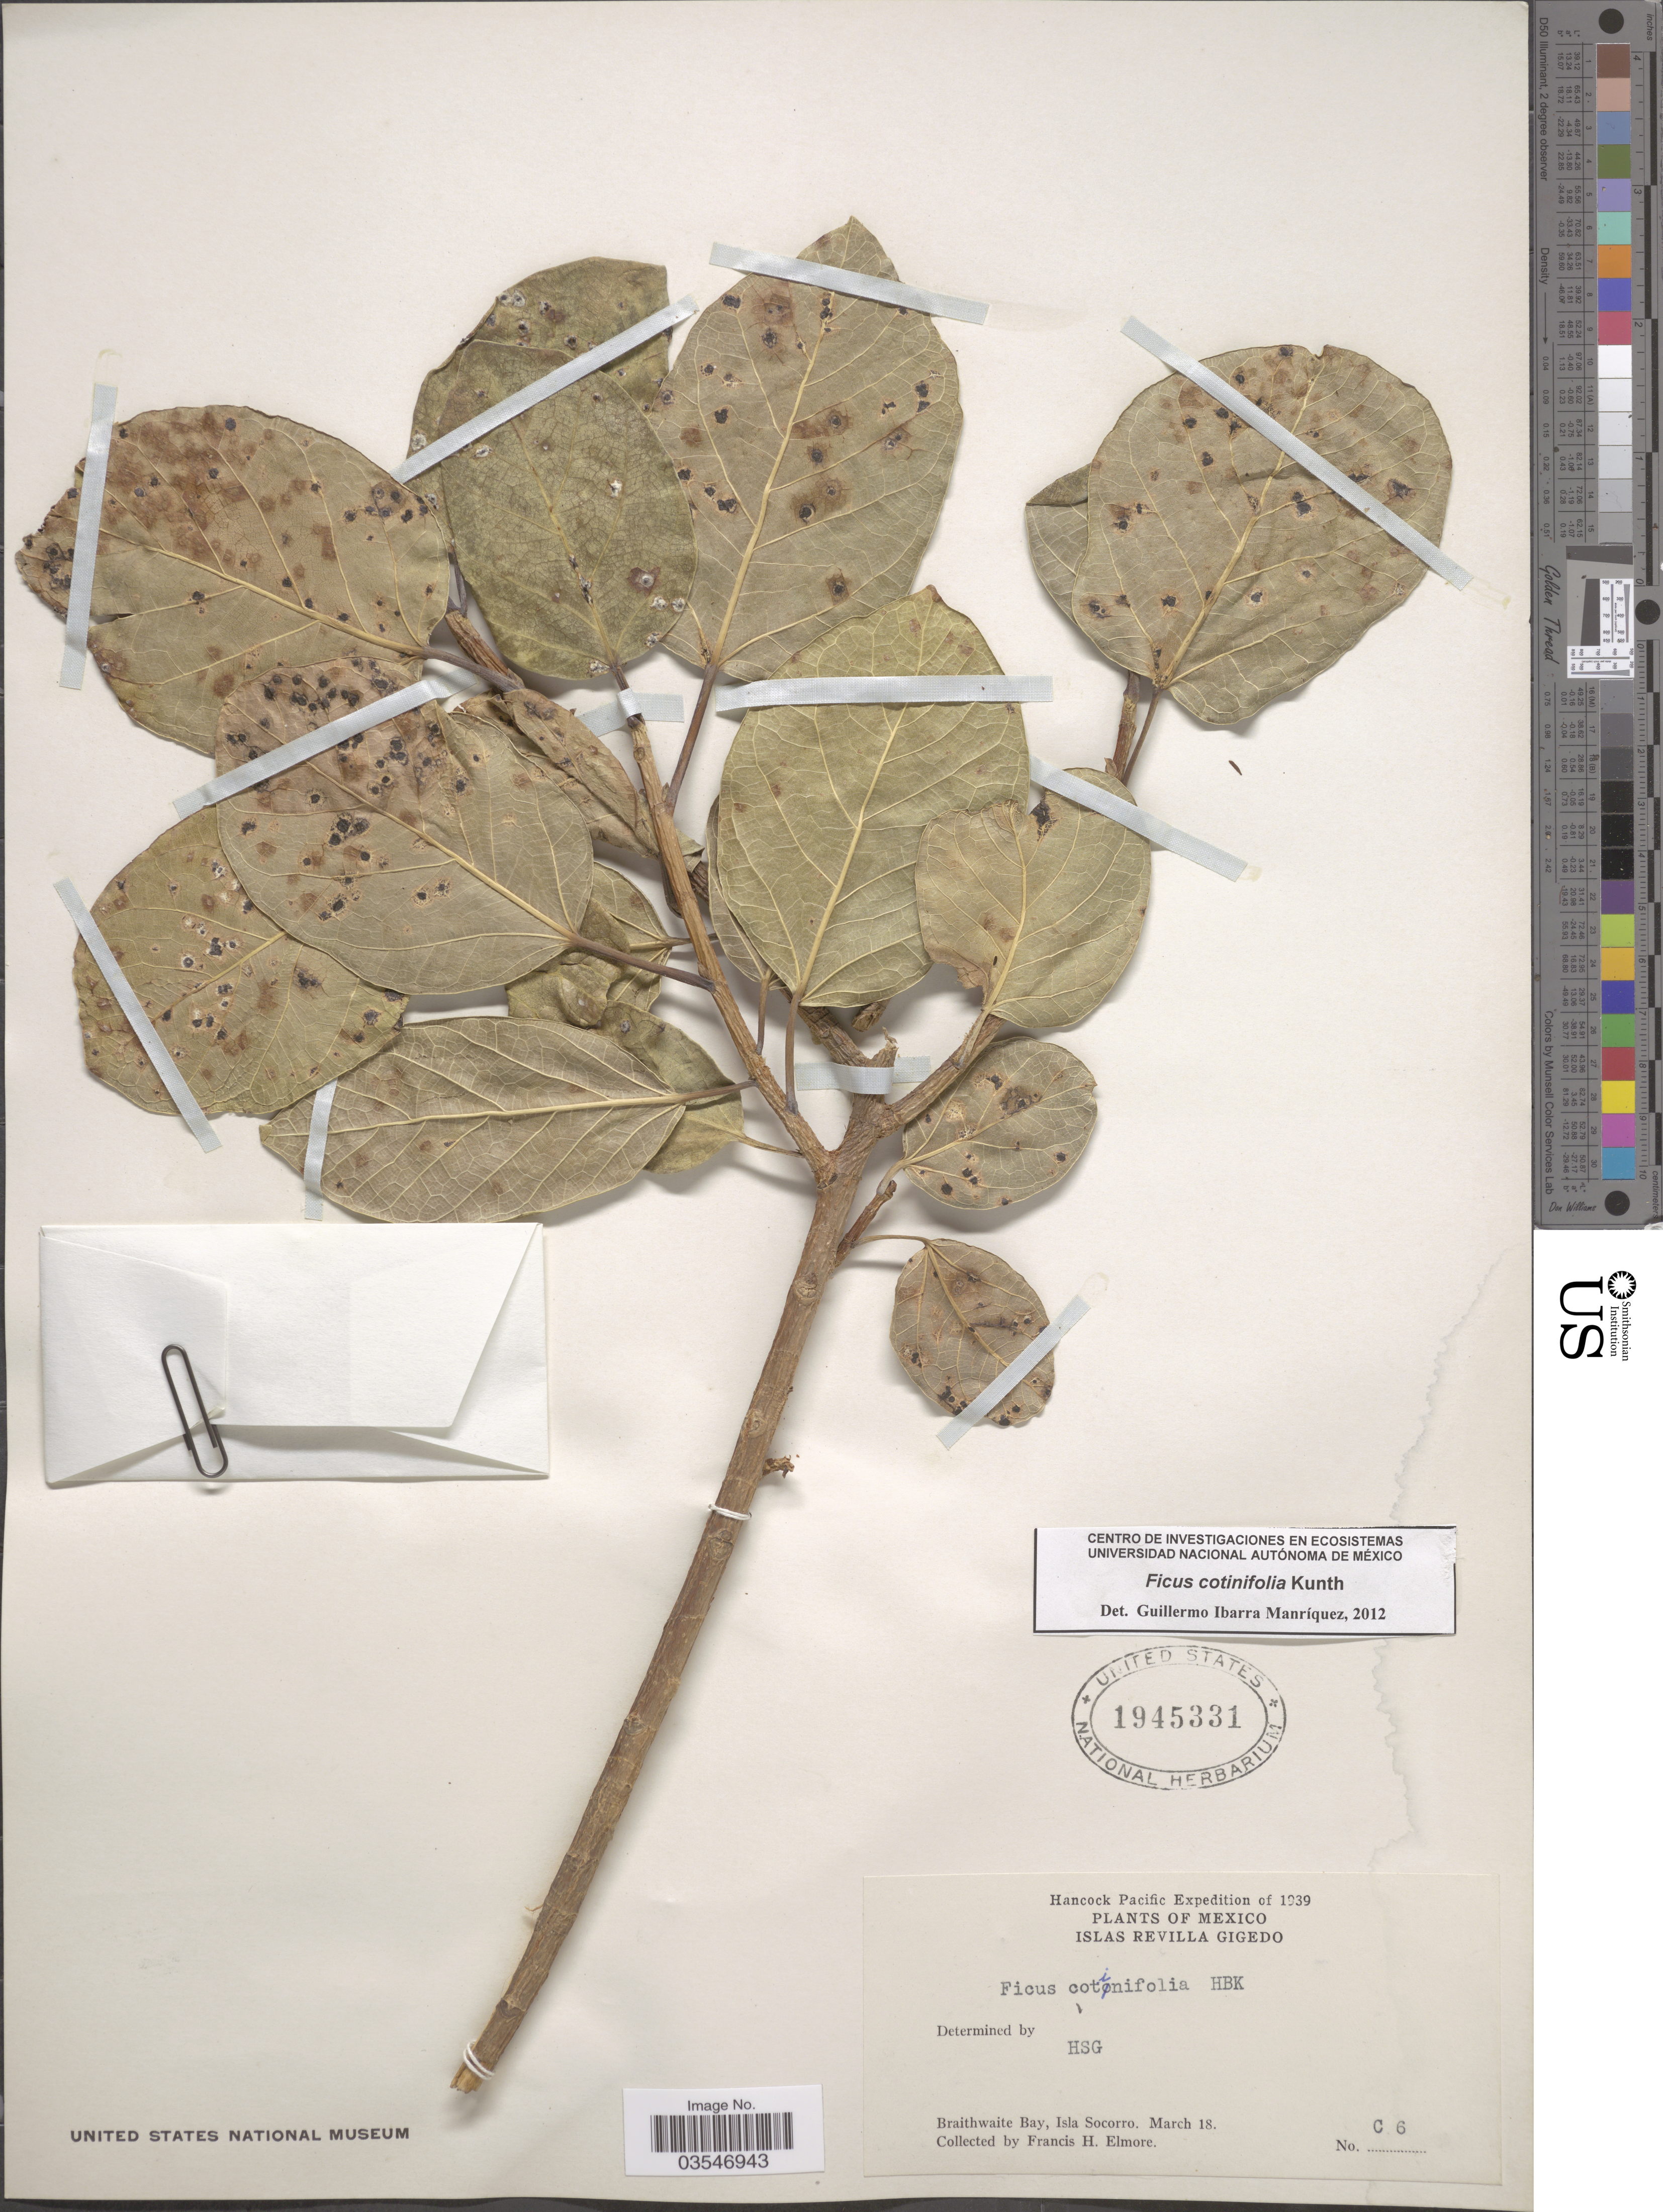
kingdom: Plantae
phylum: Tracheophyta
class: Magnoliopsida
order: Rosales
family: Moraceae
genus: Ficus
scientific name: Ficus cotinifolia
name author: Kunth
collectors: F. H. Elmore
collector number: C6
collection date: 1939-03-18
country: Mexico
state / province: Colima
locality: Islas Revilla Gigedo. Braithwaite Bay, Isla Socorro.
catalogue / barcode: US 1945331